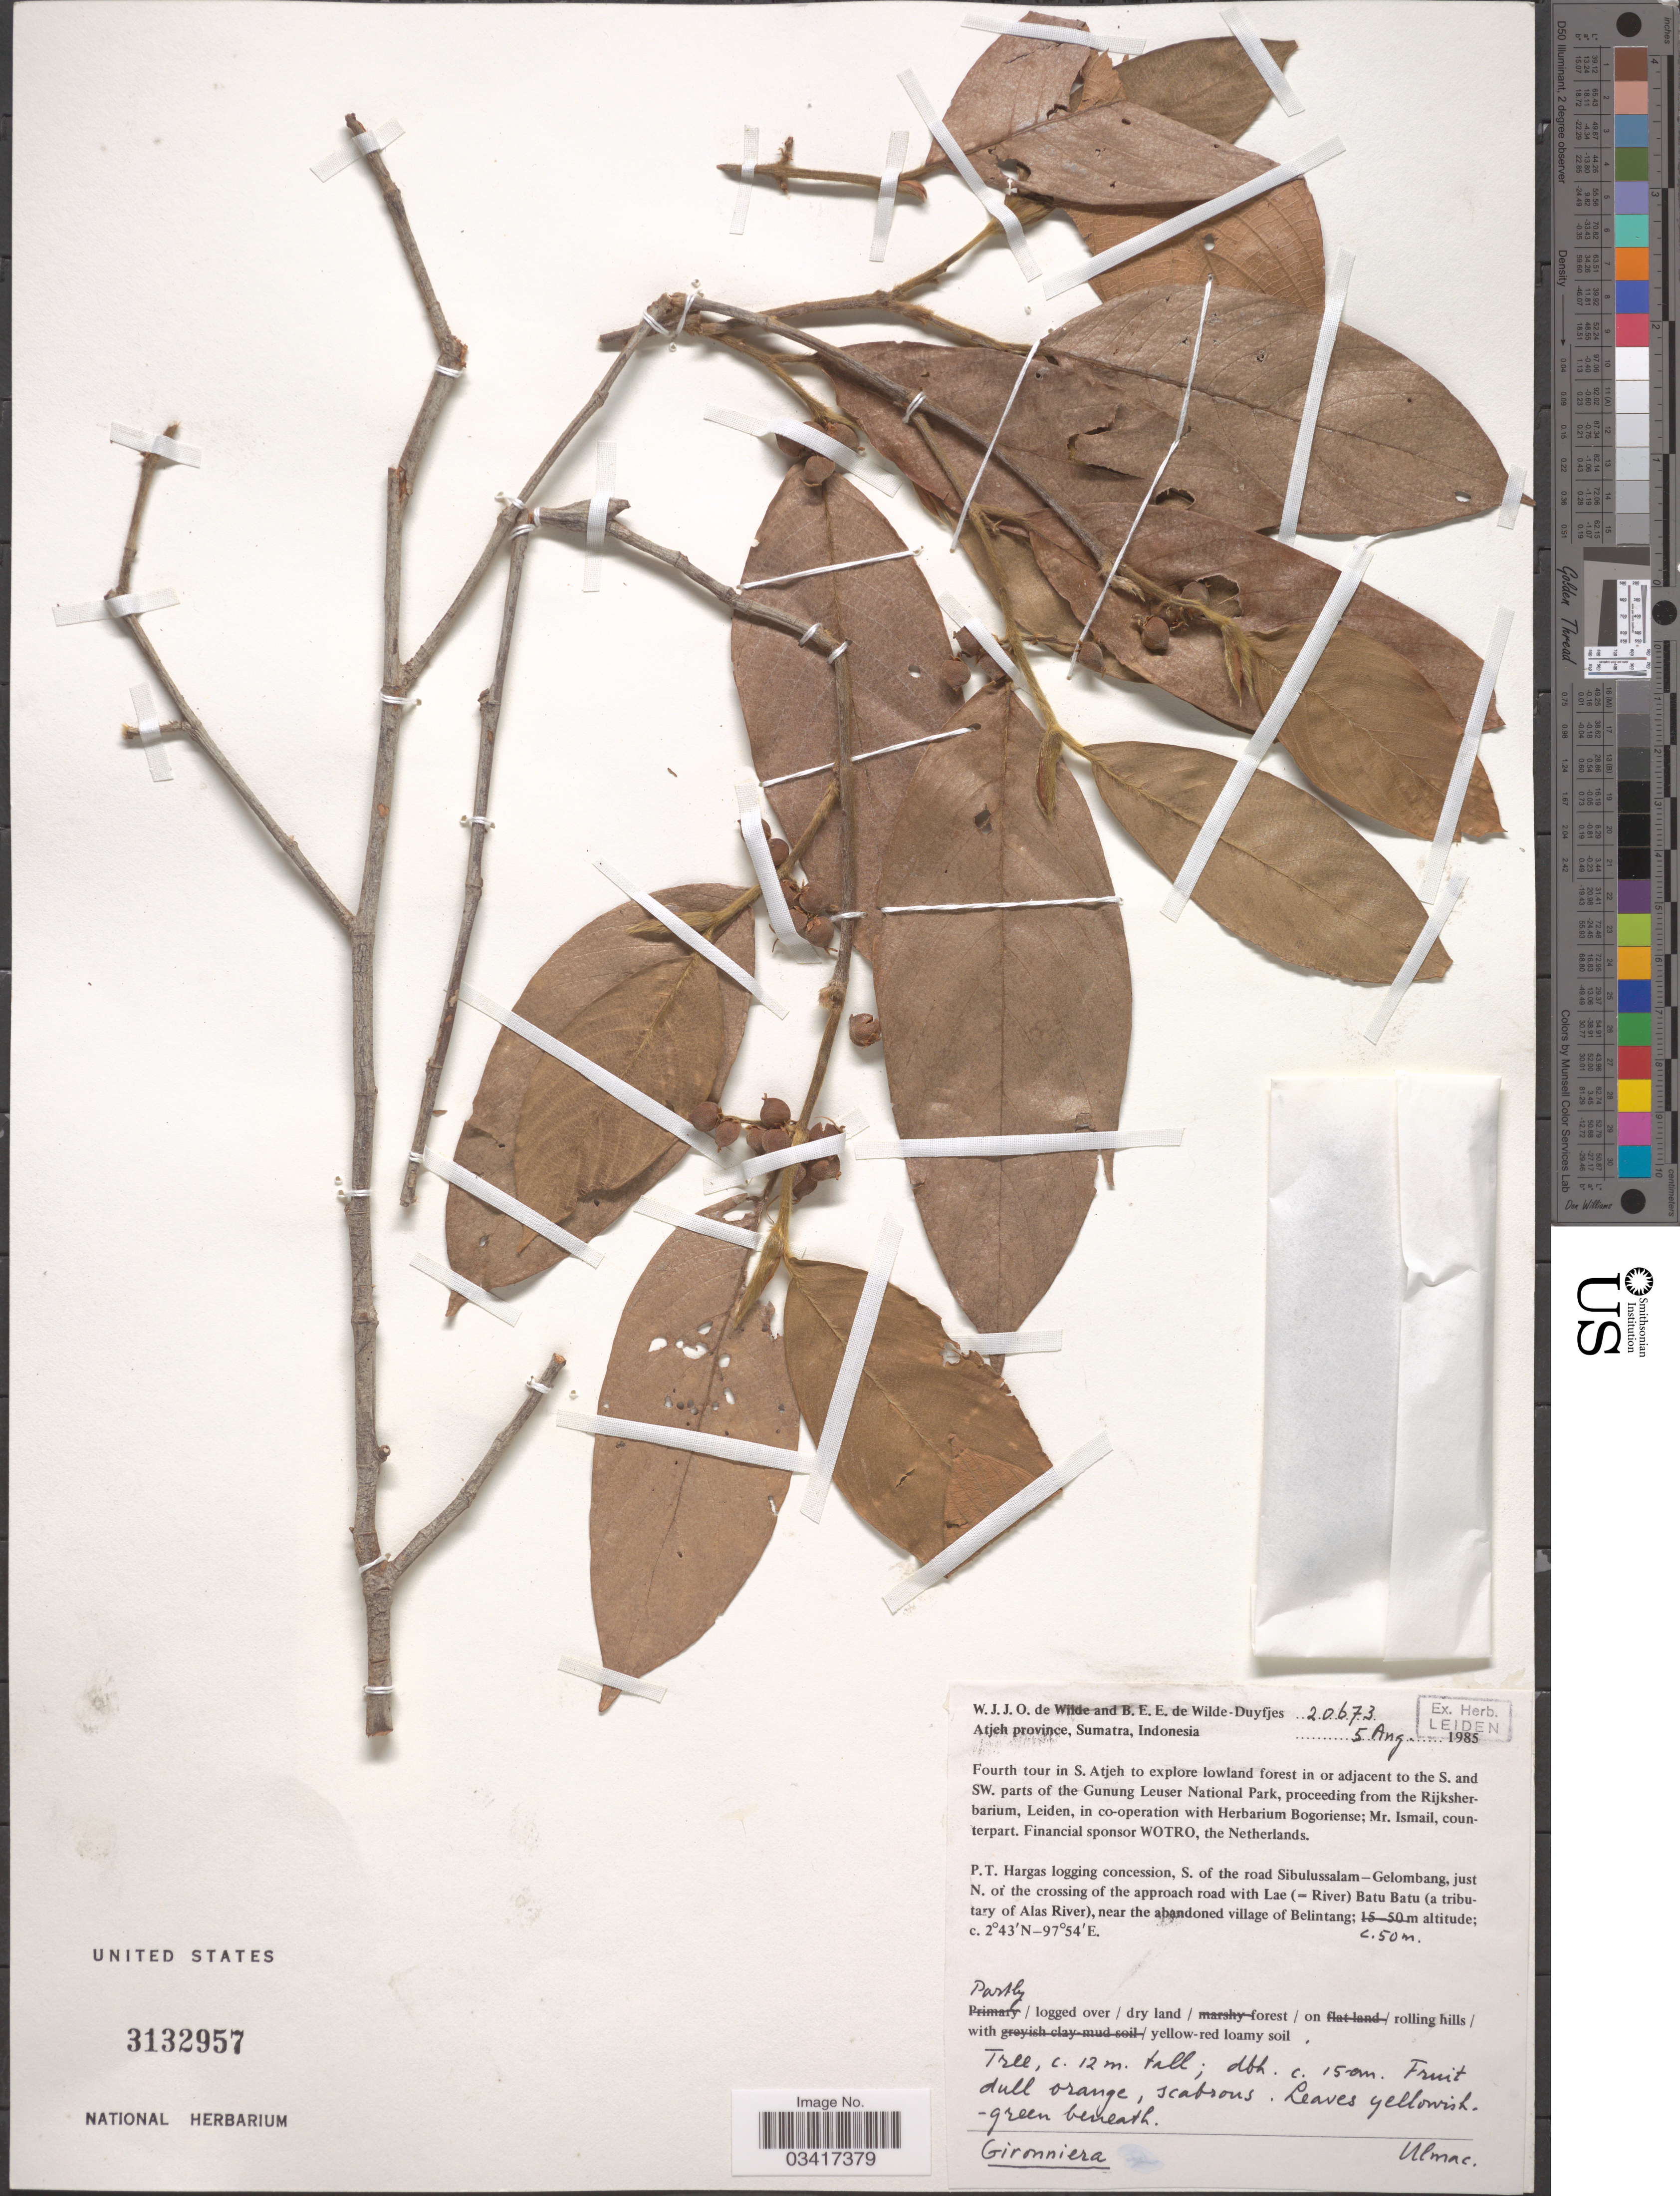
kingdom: Plantae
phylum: Tracheophyta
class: Magnoliopsida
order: Rosales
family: Cannabaceae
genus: Gironniera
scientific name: Gironniera sp.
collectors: W. J. de Wilde & B. E. de Wilde-Duyfjes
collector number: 20673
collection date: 1985-08-05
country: Indonesia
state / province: Sumatra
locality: Atjeh province. Fourth tour in S.Atjeh to explore lowland forest in or adjacent to the S. and SW. parts of the Gunung Leuser National Park. P.T. Hargas logging concession, S. of the road Sibulussalam - Gelombang, just N. of the crossing of the approach road with Lae (=River) Batu Batu (a tributary of Alas River), near the abandoned village of Belintang.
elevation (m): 50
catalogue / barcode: US 3132957